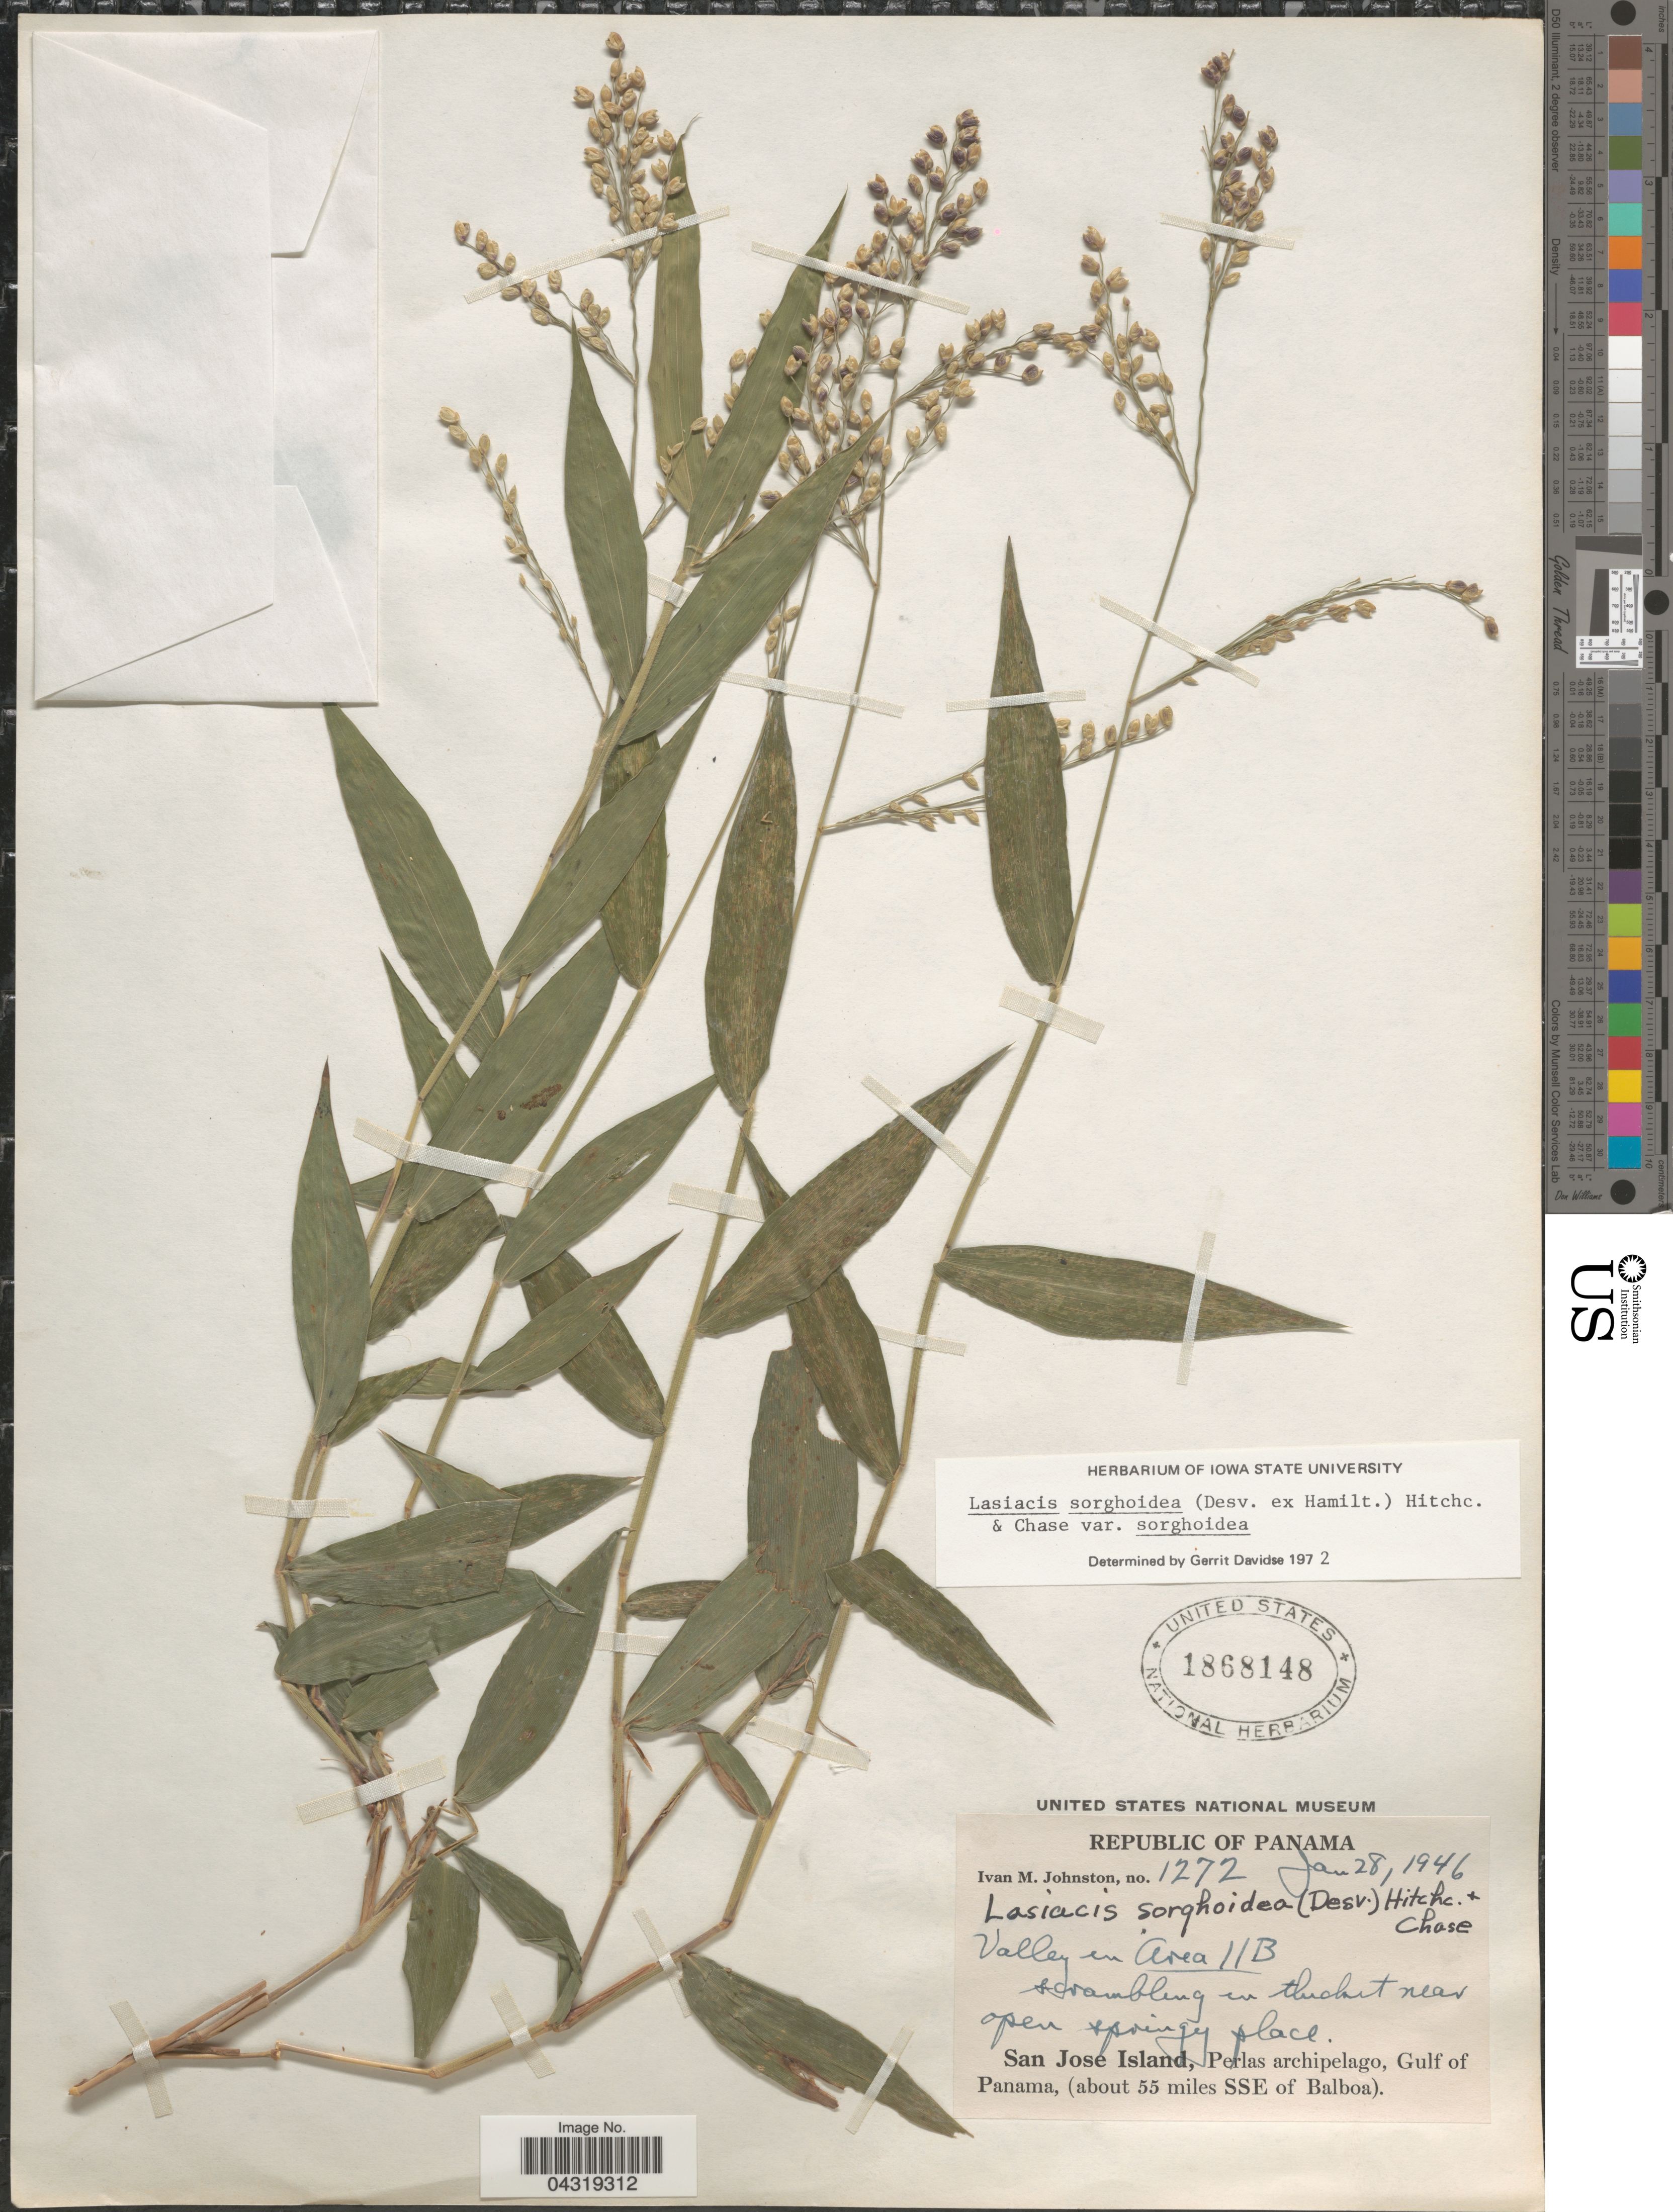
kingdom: Plantae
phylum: Tracheophyta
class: Liliopsida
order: Poales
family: Poaceae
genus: Lasiacis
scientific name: Lasiacis sorghoidea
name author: (Desv. ex Ham.) Hitchc. & Chase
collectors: I.M. Johnston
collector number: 1272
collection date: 1946-01-28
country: Panama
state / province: Panamá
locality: Valley in Area 11B scrambling in thicket near open springy place. San Jose Island, Perlas archipelago, Gulf of Panama, (about 55 miles SSE of Balboa).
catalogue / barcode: US 1868148